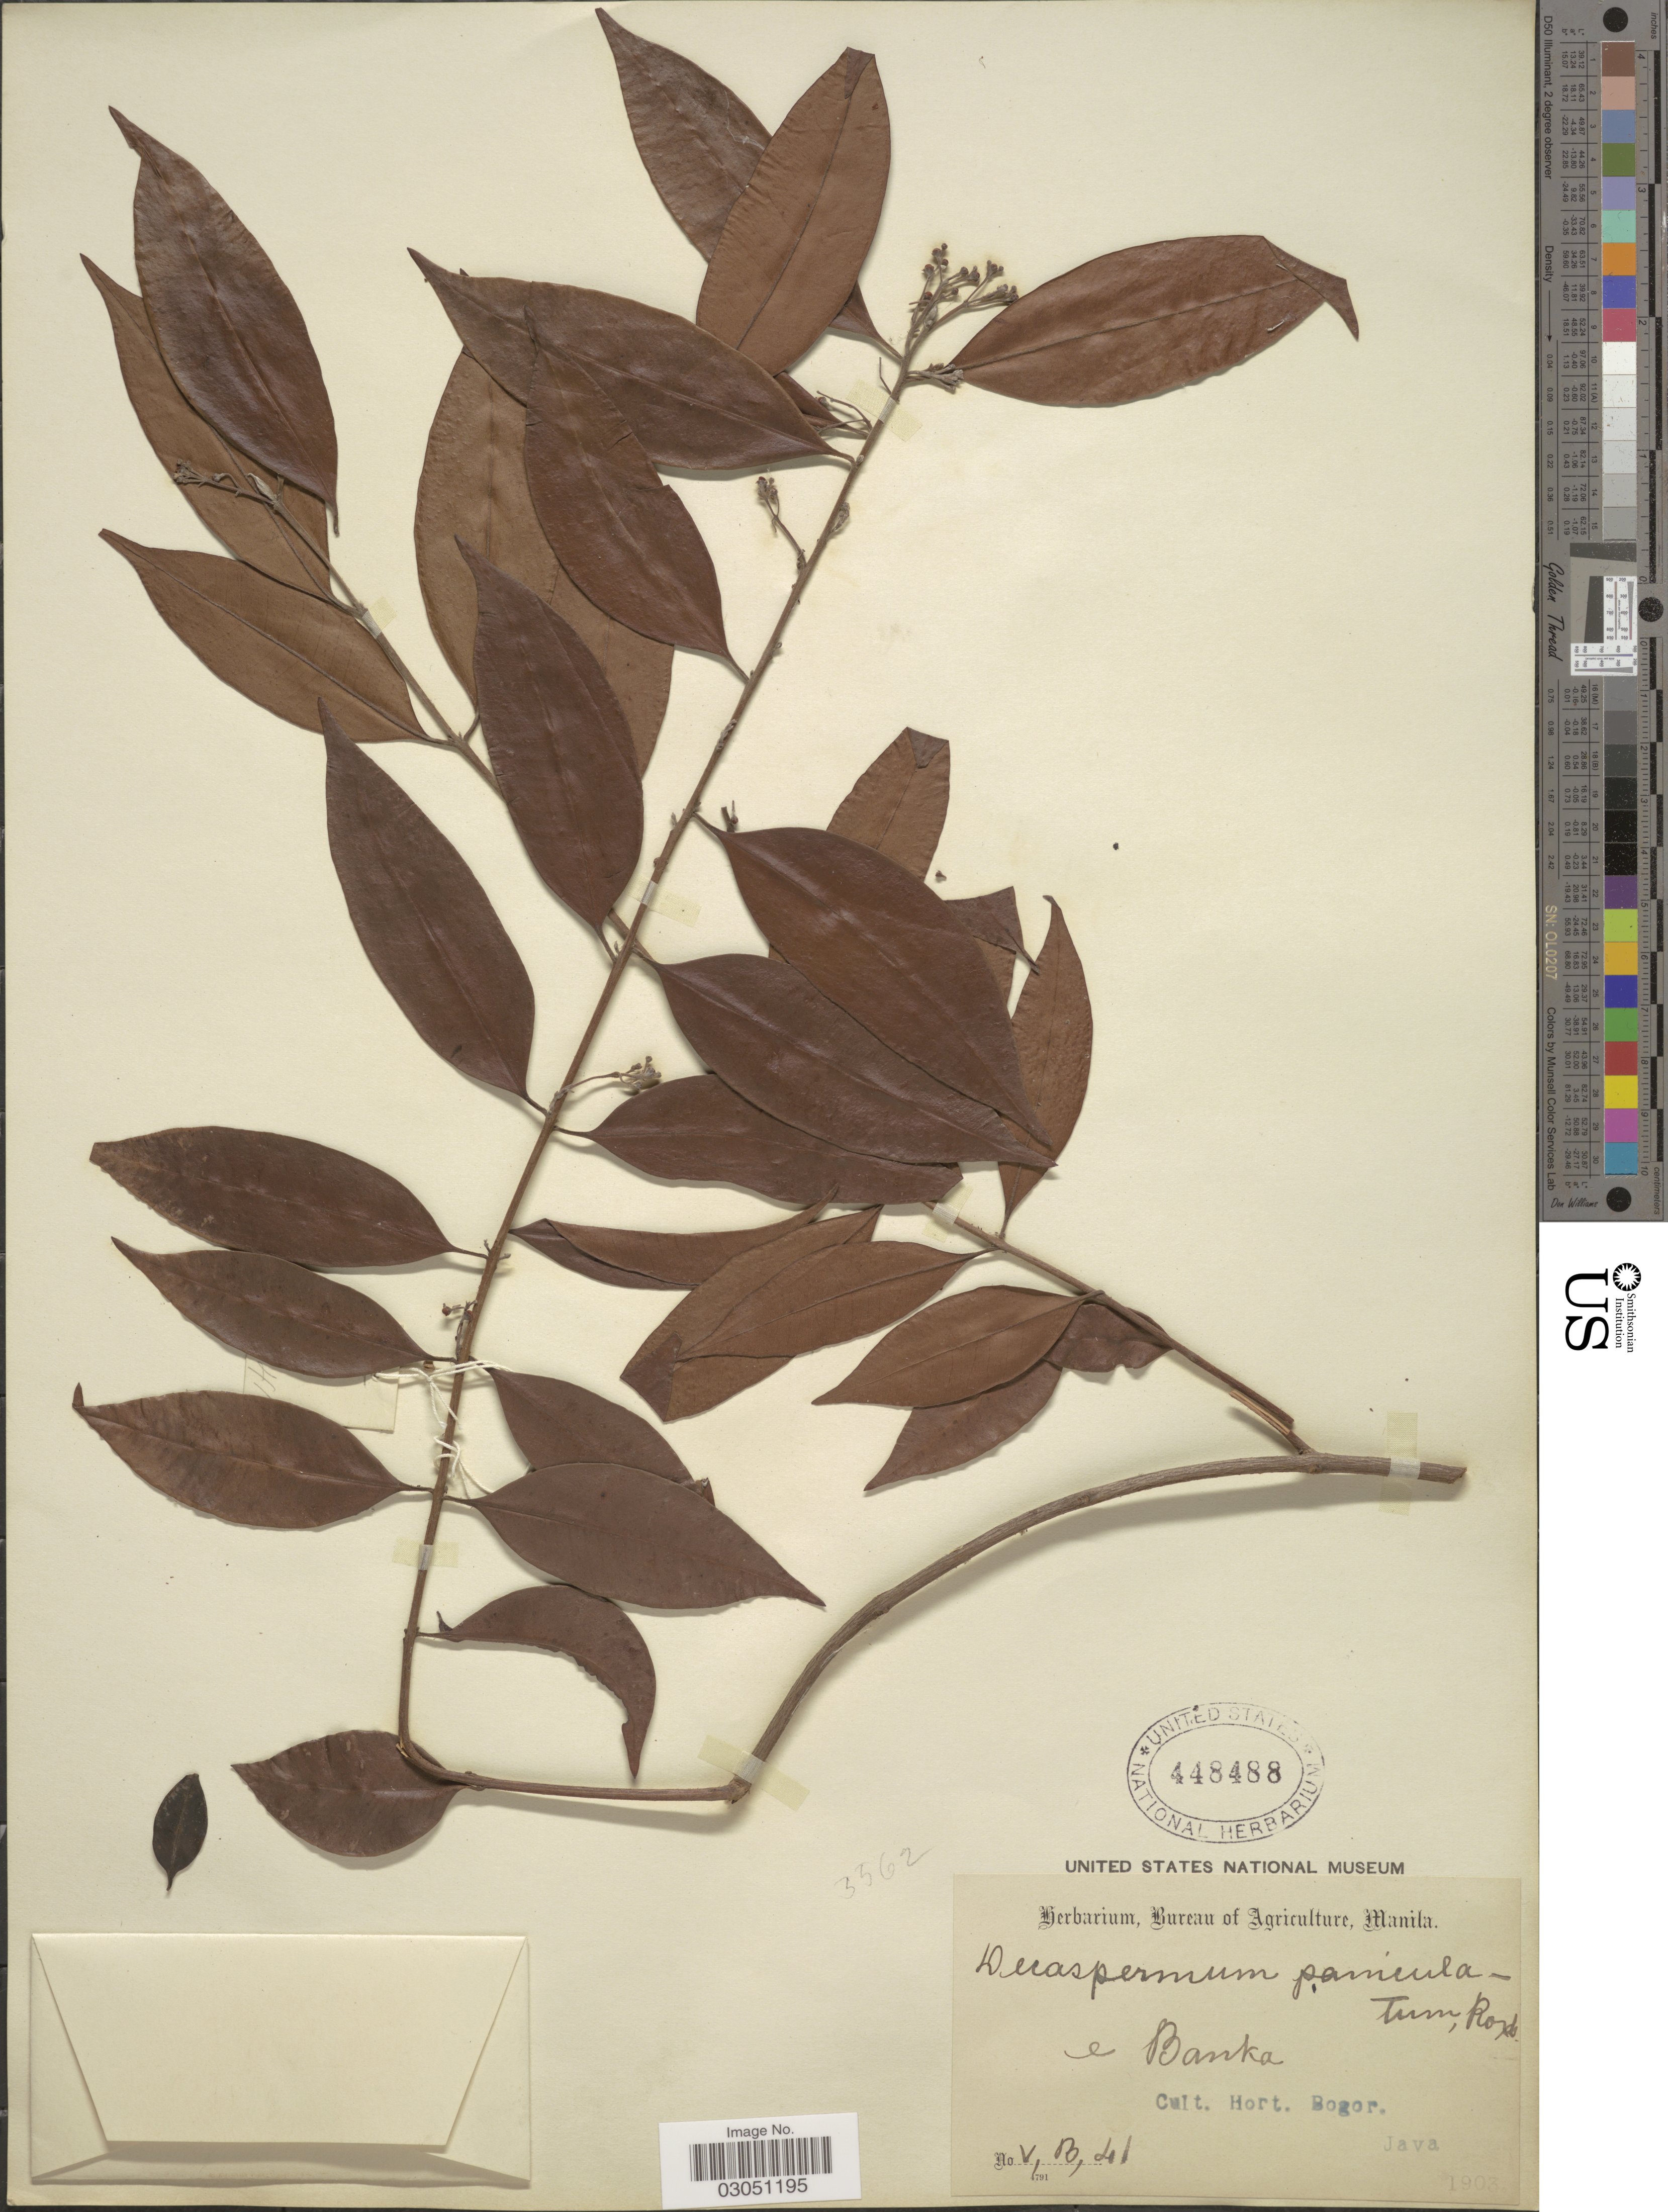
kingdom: Plantae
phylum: Tracheophyta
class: Magnoliopsida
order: Myrtales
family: Myrtaceae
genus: Decaspermum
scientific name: Decaspermum paniculatum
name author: (Lindl.) Kurz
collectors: Banka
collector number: V,B,41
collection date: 1903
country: Indonesia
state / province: Java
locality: Hort. Bogor. Java.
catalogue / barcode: US 448488